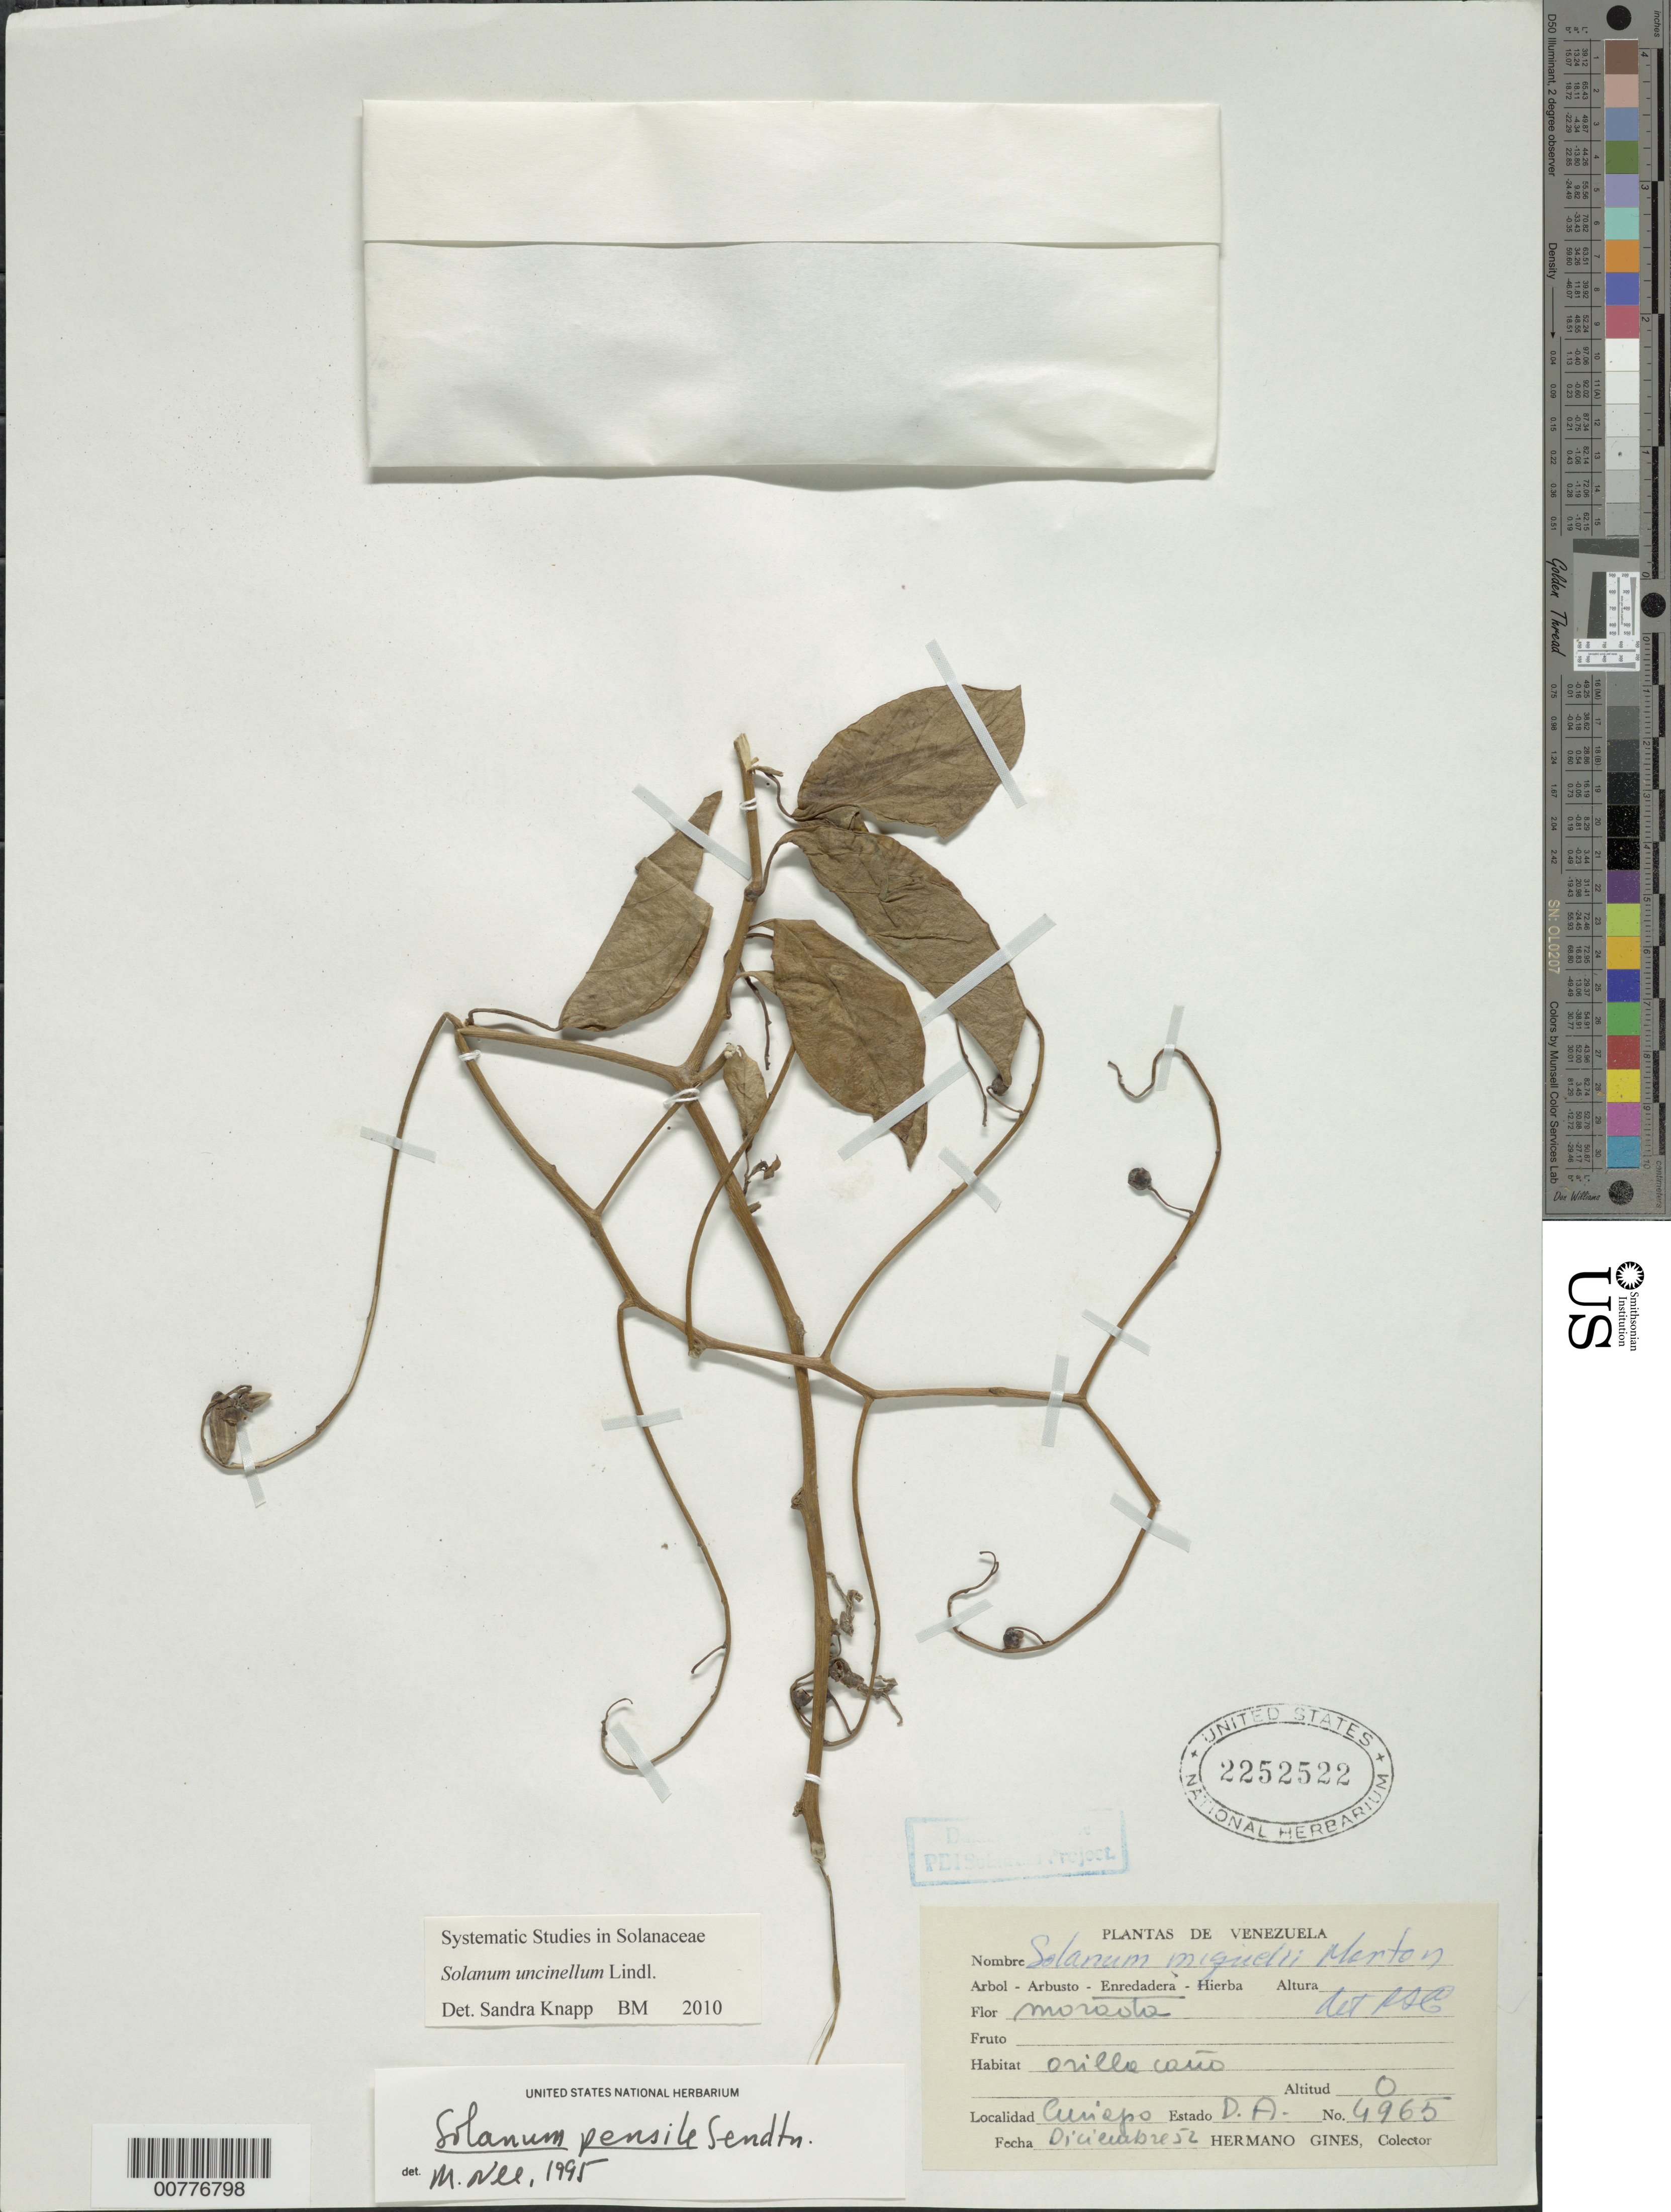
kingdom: Plantae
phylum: Tracheophyta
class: Magnoliopsida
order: Solanales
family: Solanaceae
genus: Solanum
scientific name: Solanum uncinellum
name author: Lindl.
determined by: Knapp, S. D.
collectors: H. Gines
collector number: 4965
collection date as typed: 12 Dec 1952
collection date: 1952-12-12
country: Venezuela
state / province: Delta Amacuro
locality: Curiapo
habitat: Orilla caño.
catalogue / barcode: US 2252522